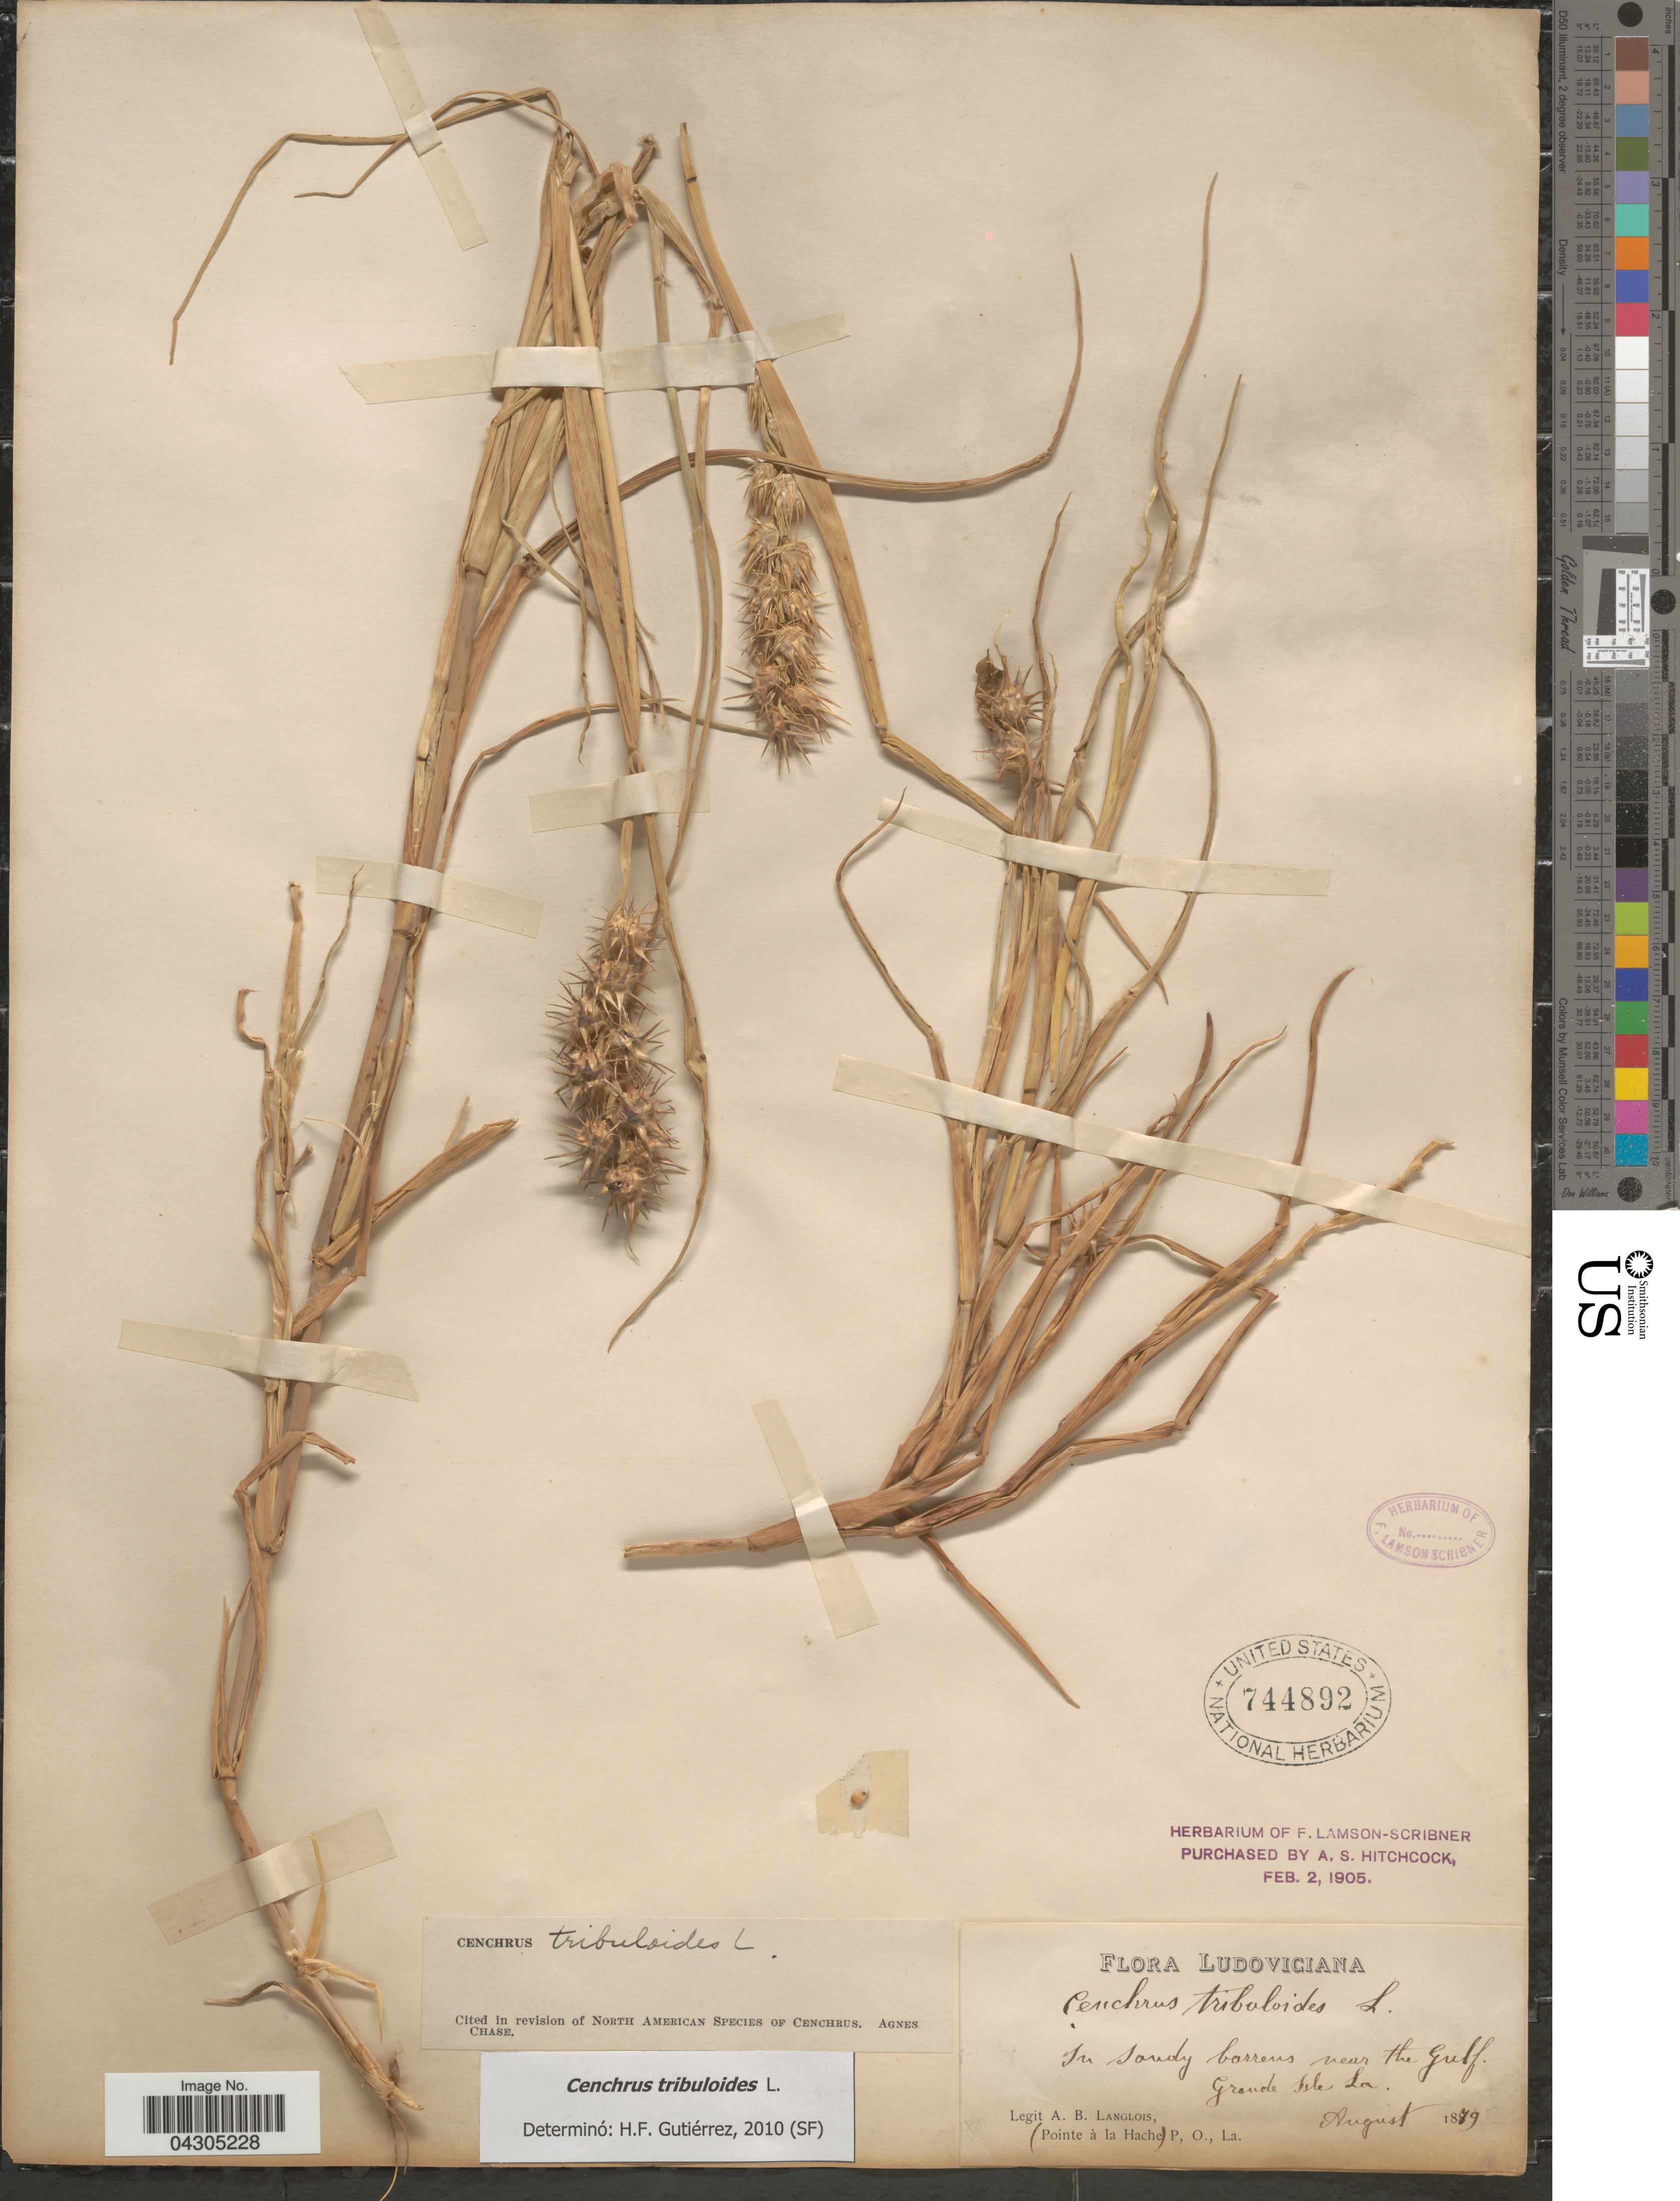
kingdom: Plantae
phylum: Tracheophyta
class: Liliopsida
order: Poales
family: Poaceae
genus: Cenchrus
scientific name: Cenchrus tribuloides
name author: L.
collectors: A. Langlois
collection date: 1879-08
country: United States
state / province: Louisiana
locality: Ludoviciana. In sandy barrens near the Gulf. Grande Isle.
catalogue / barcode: US 744892